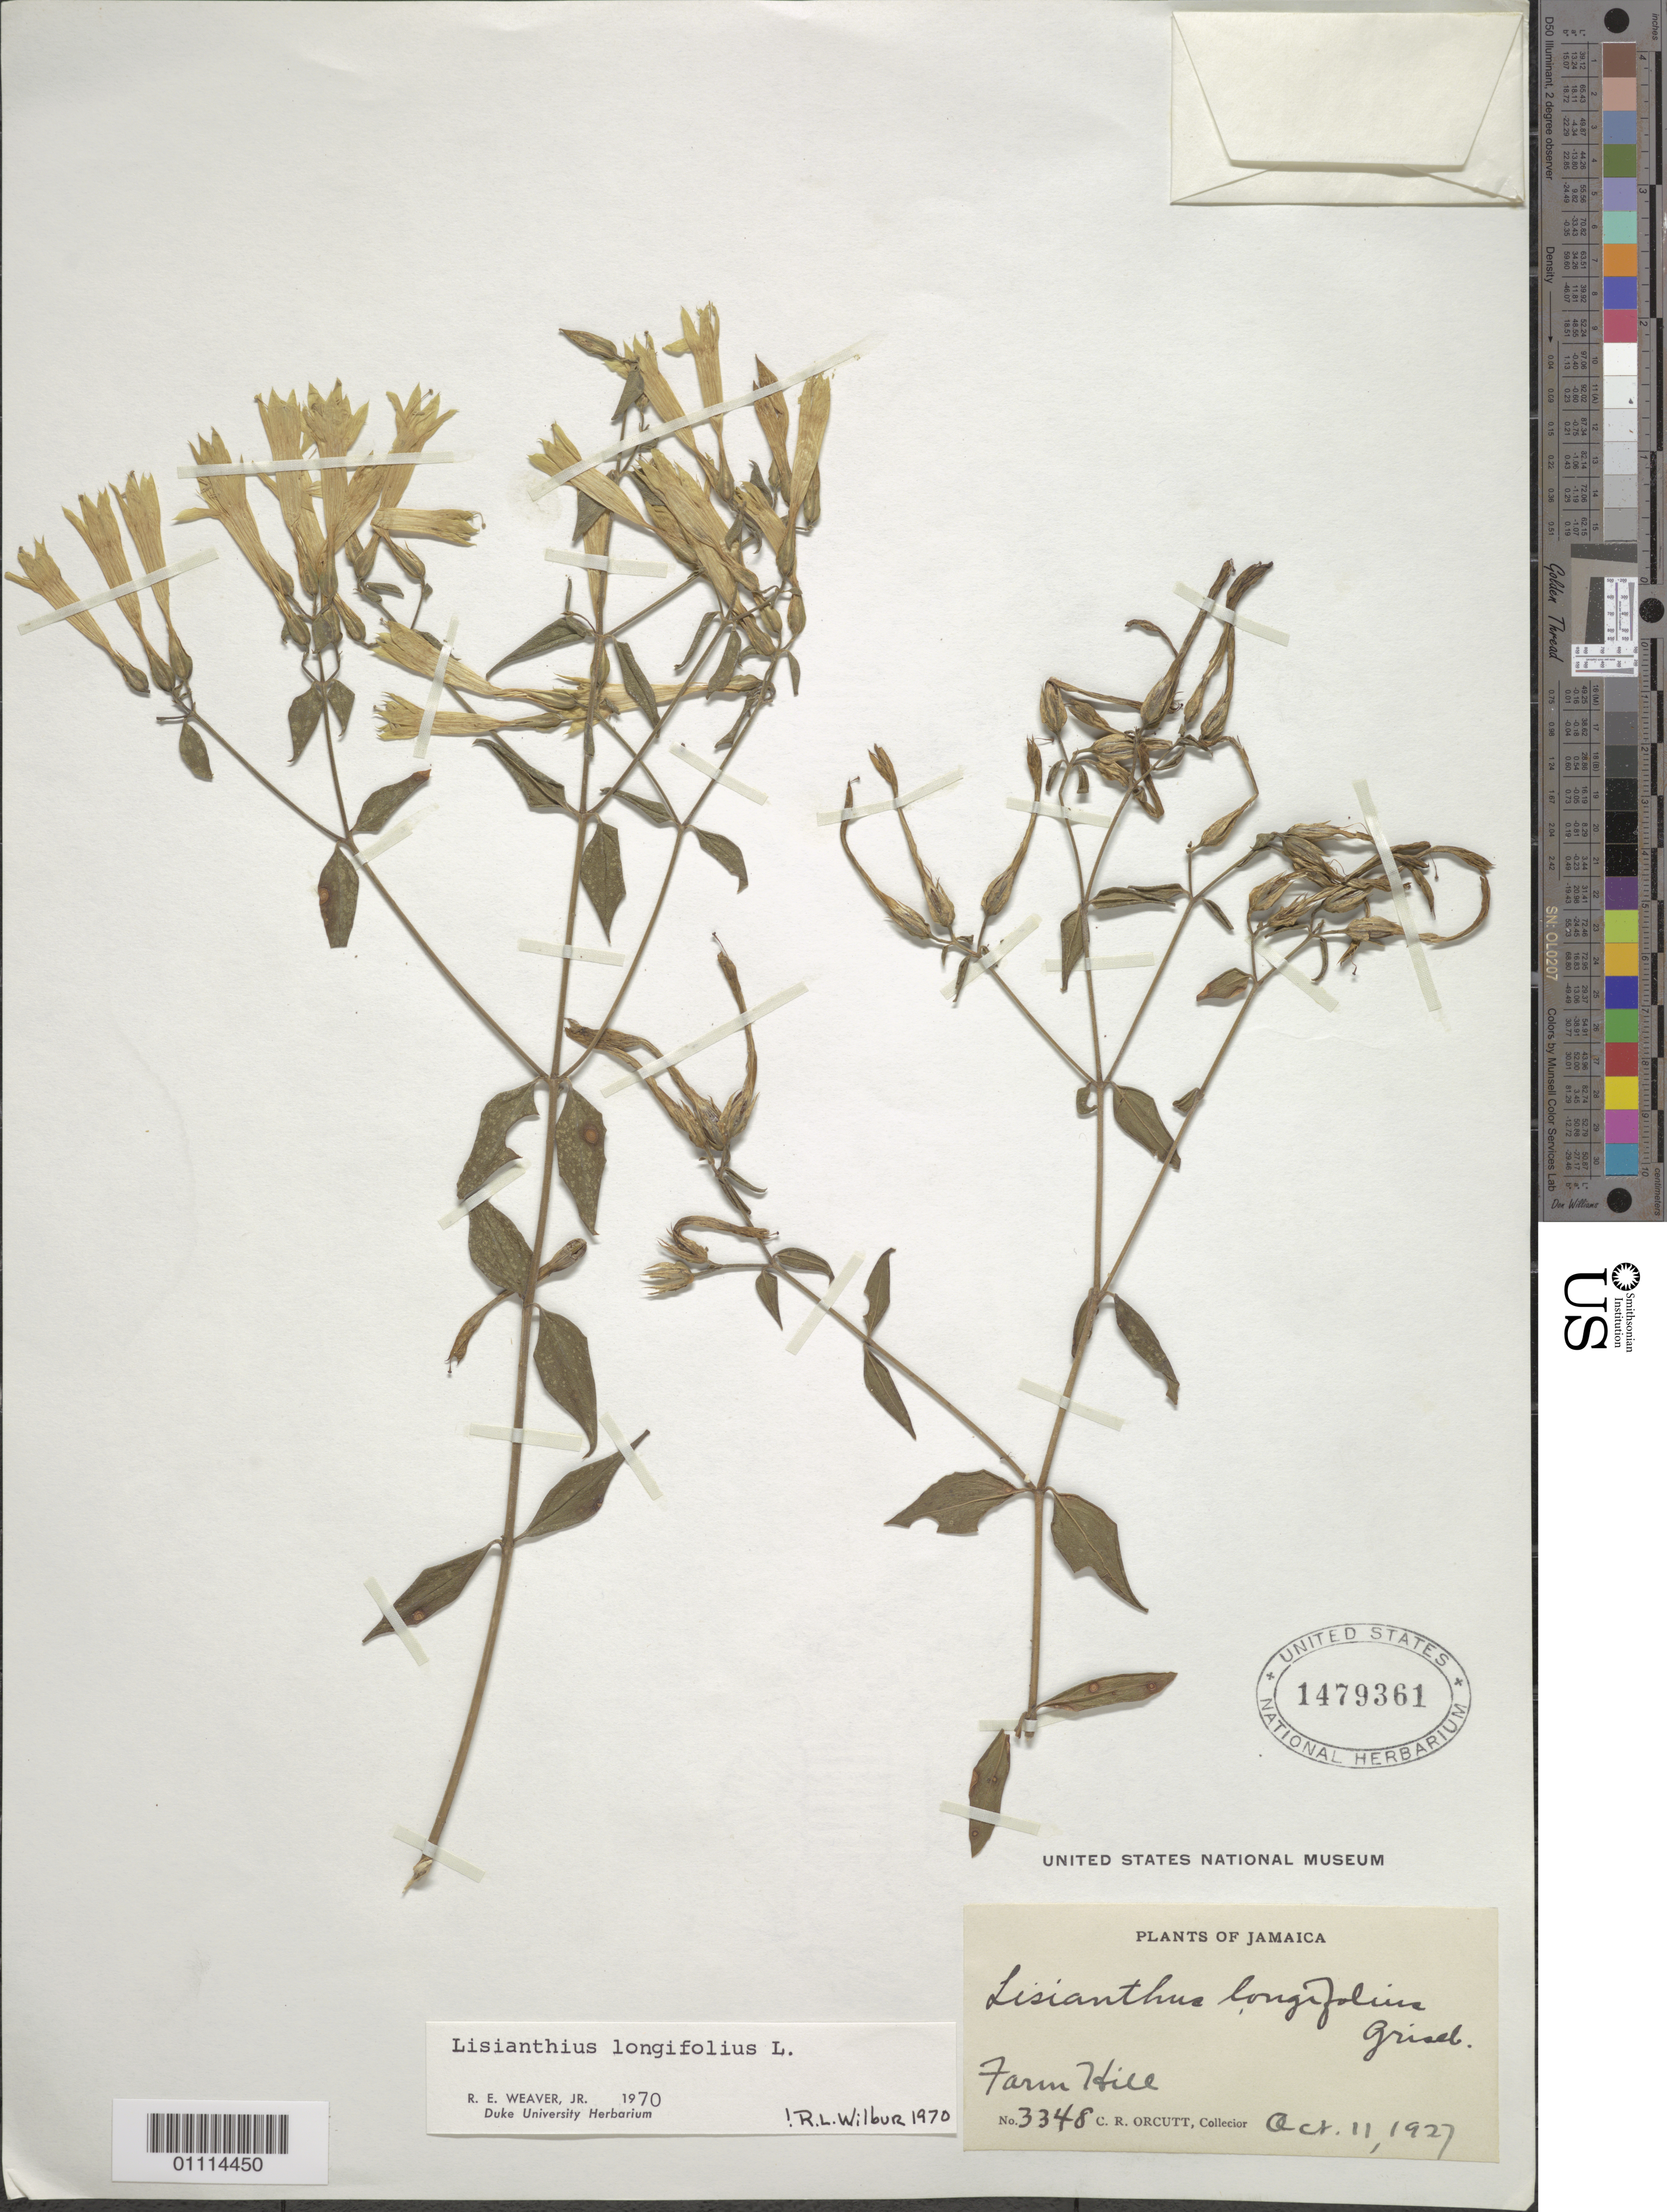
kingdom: Plantae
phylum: Tracheophyta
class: Magnoliopsida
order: Gentianales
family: Gentianaceae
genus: Lisianthius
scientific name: Lisianthius longifolius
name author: L.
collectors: C. R. Orcutt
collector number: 3348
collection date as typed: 11 Oct 1927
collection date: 1927-10-11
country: Jamaica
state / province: Saint Thomas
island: Jamaica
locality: Farm Hill.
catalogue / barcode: US 1479361